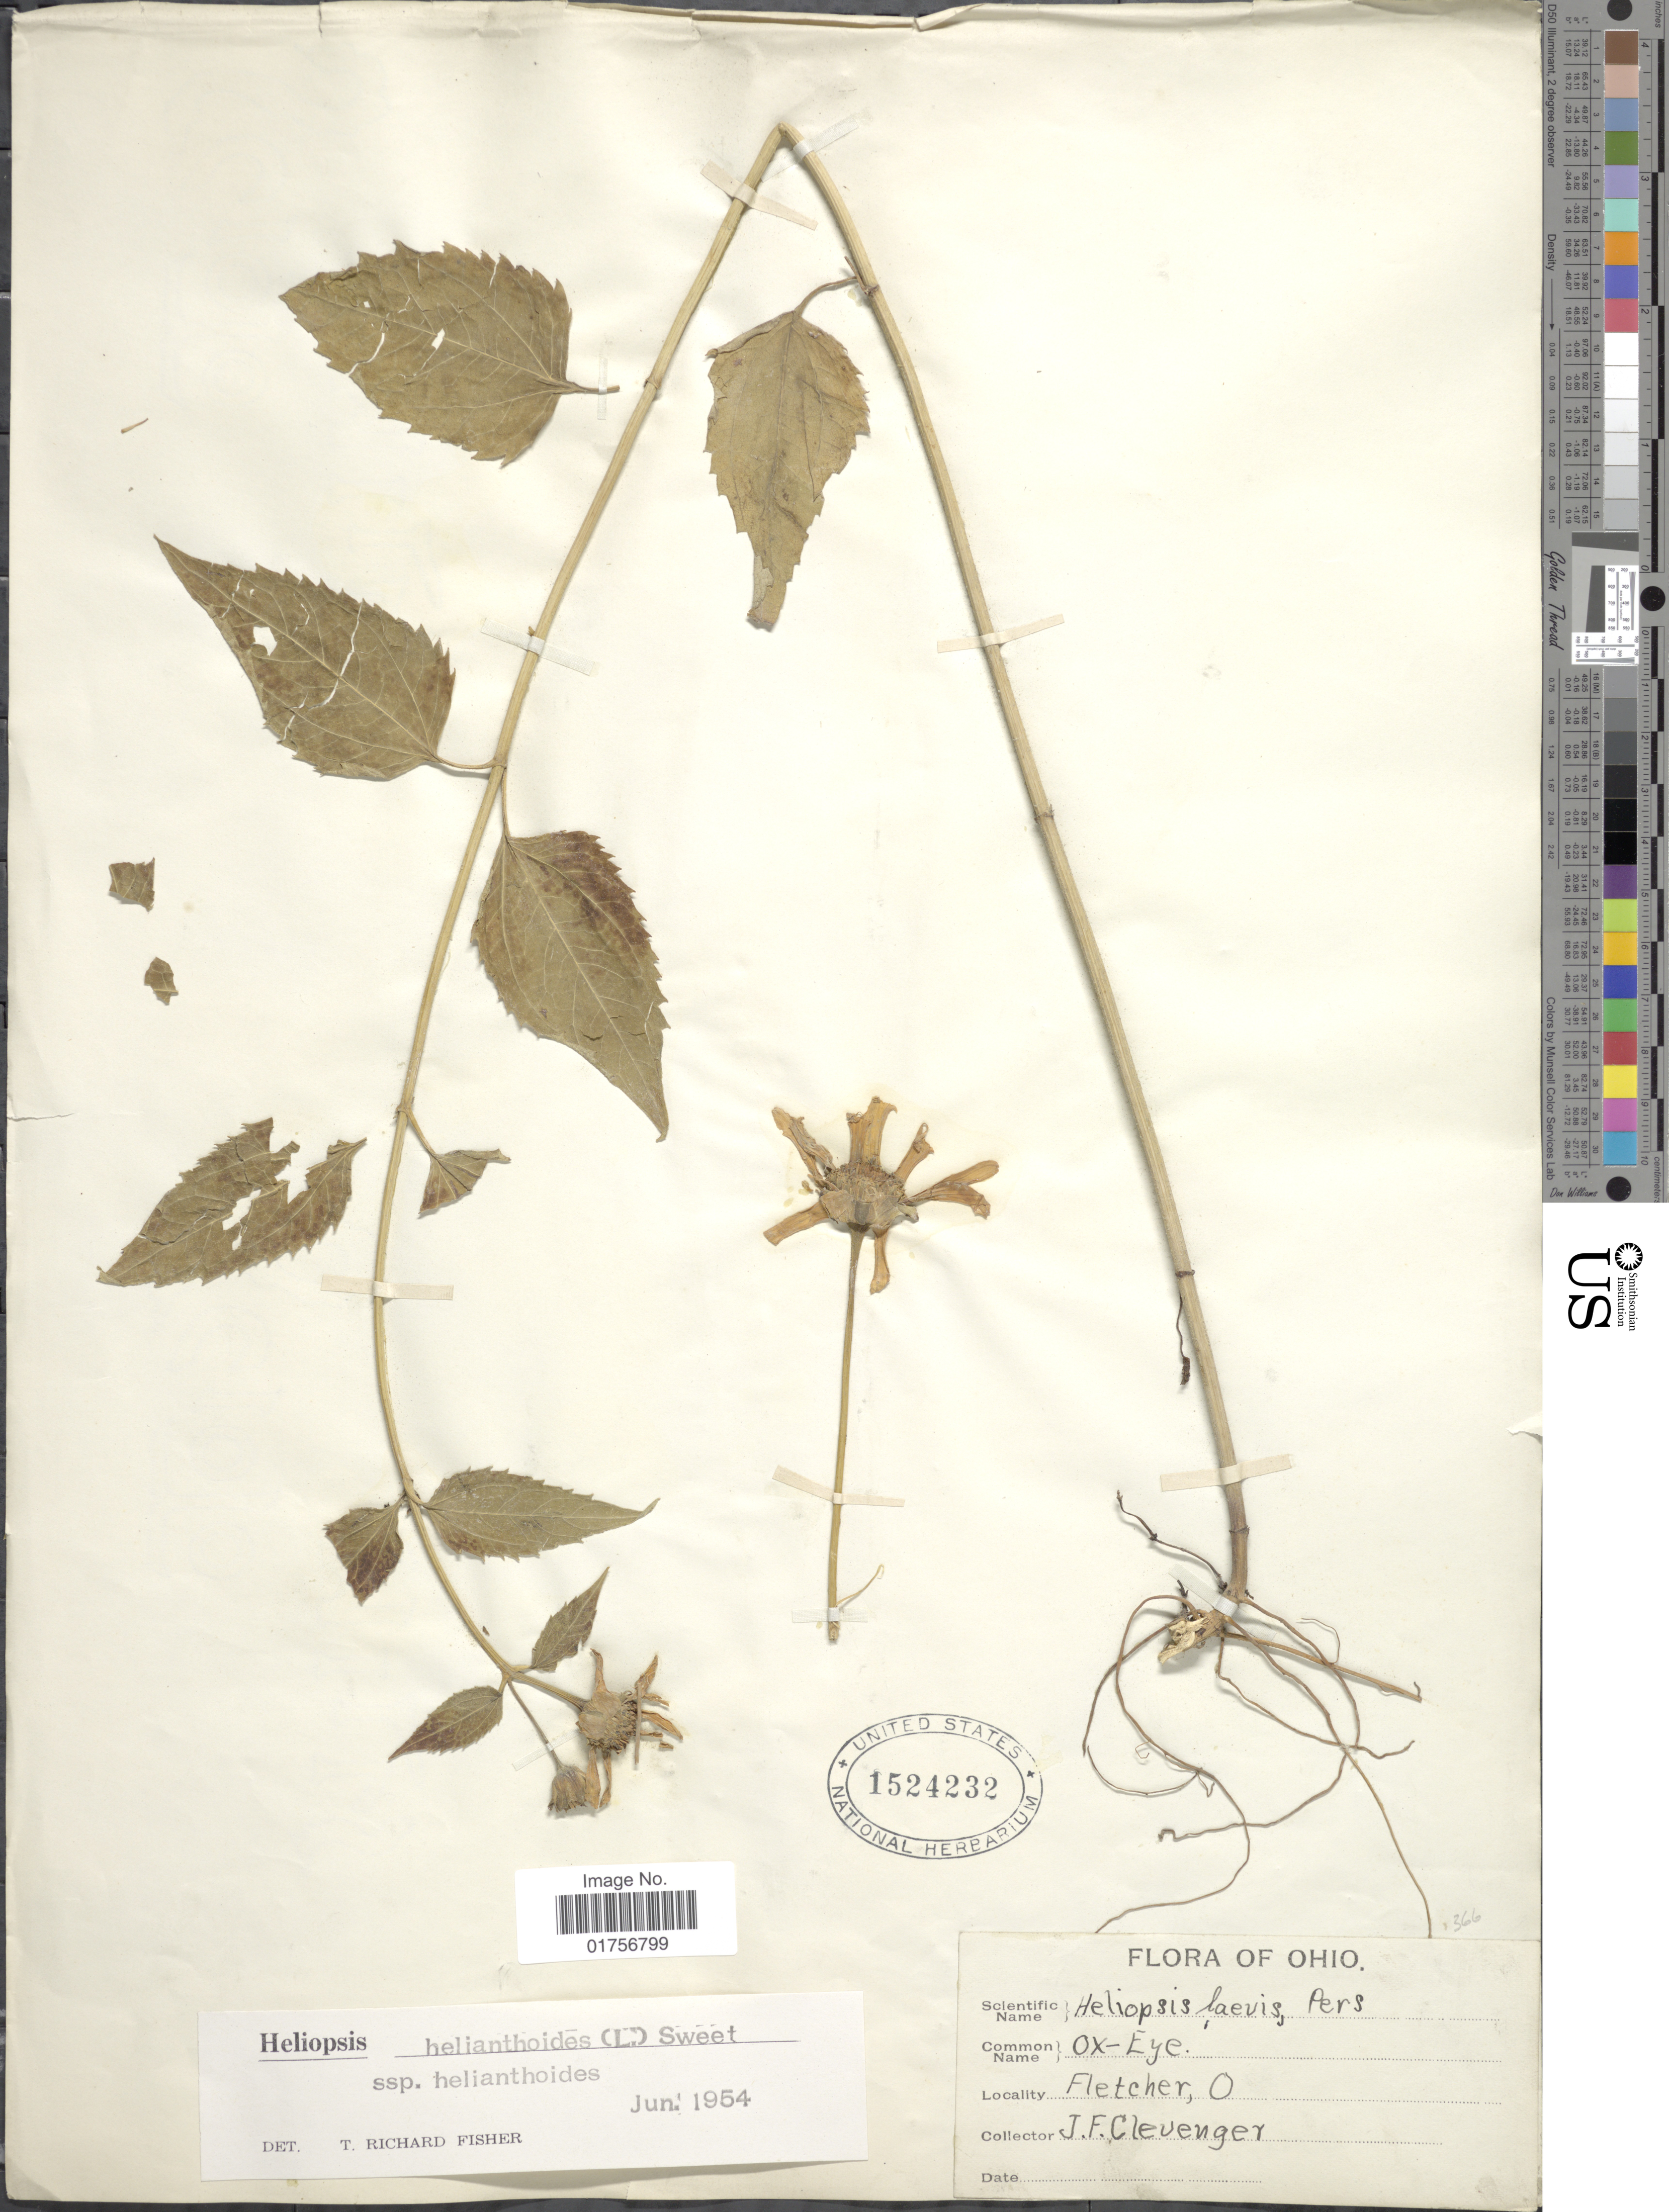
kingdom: Plantae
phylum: Tracheophyta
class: Magnoliopsida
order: Asterales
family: Asteraceae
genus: Heliopsis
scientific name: Heliopsis helianthoides subsp. helianthoides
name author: (L.) Sweet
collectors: J. F. Clevenger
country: United States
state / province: Ohio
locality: Fletcher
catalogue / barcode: US 1524232